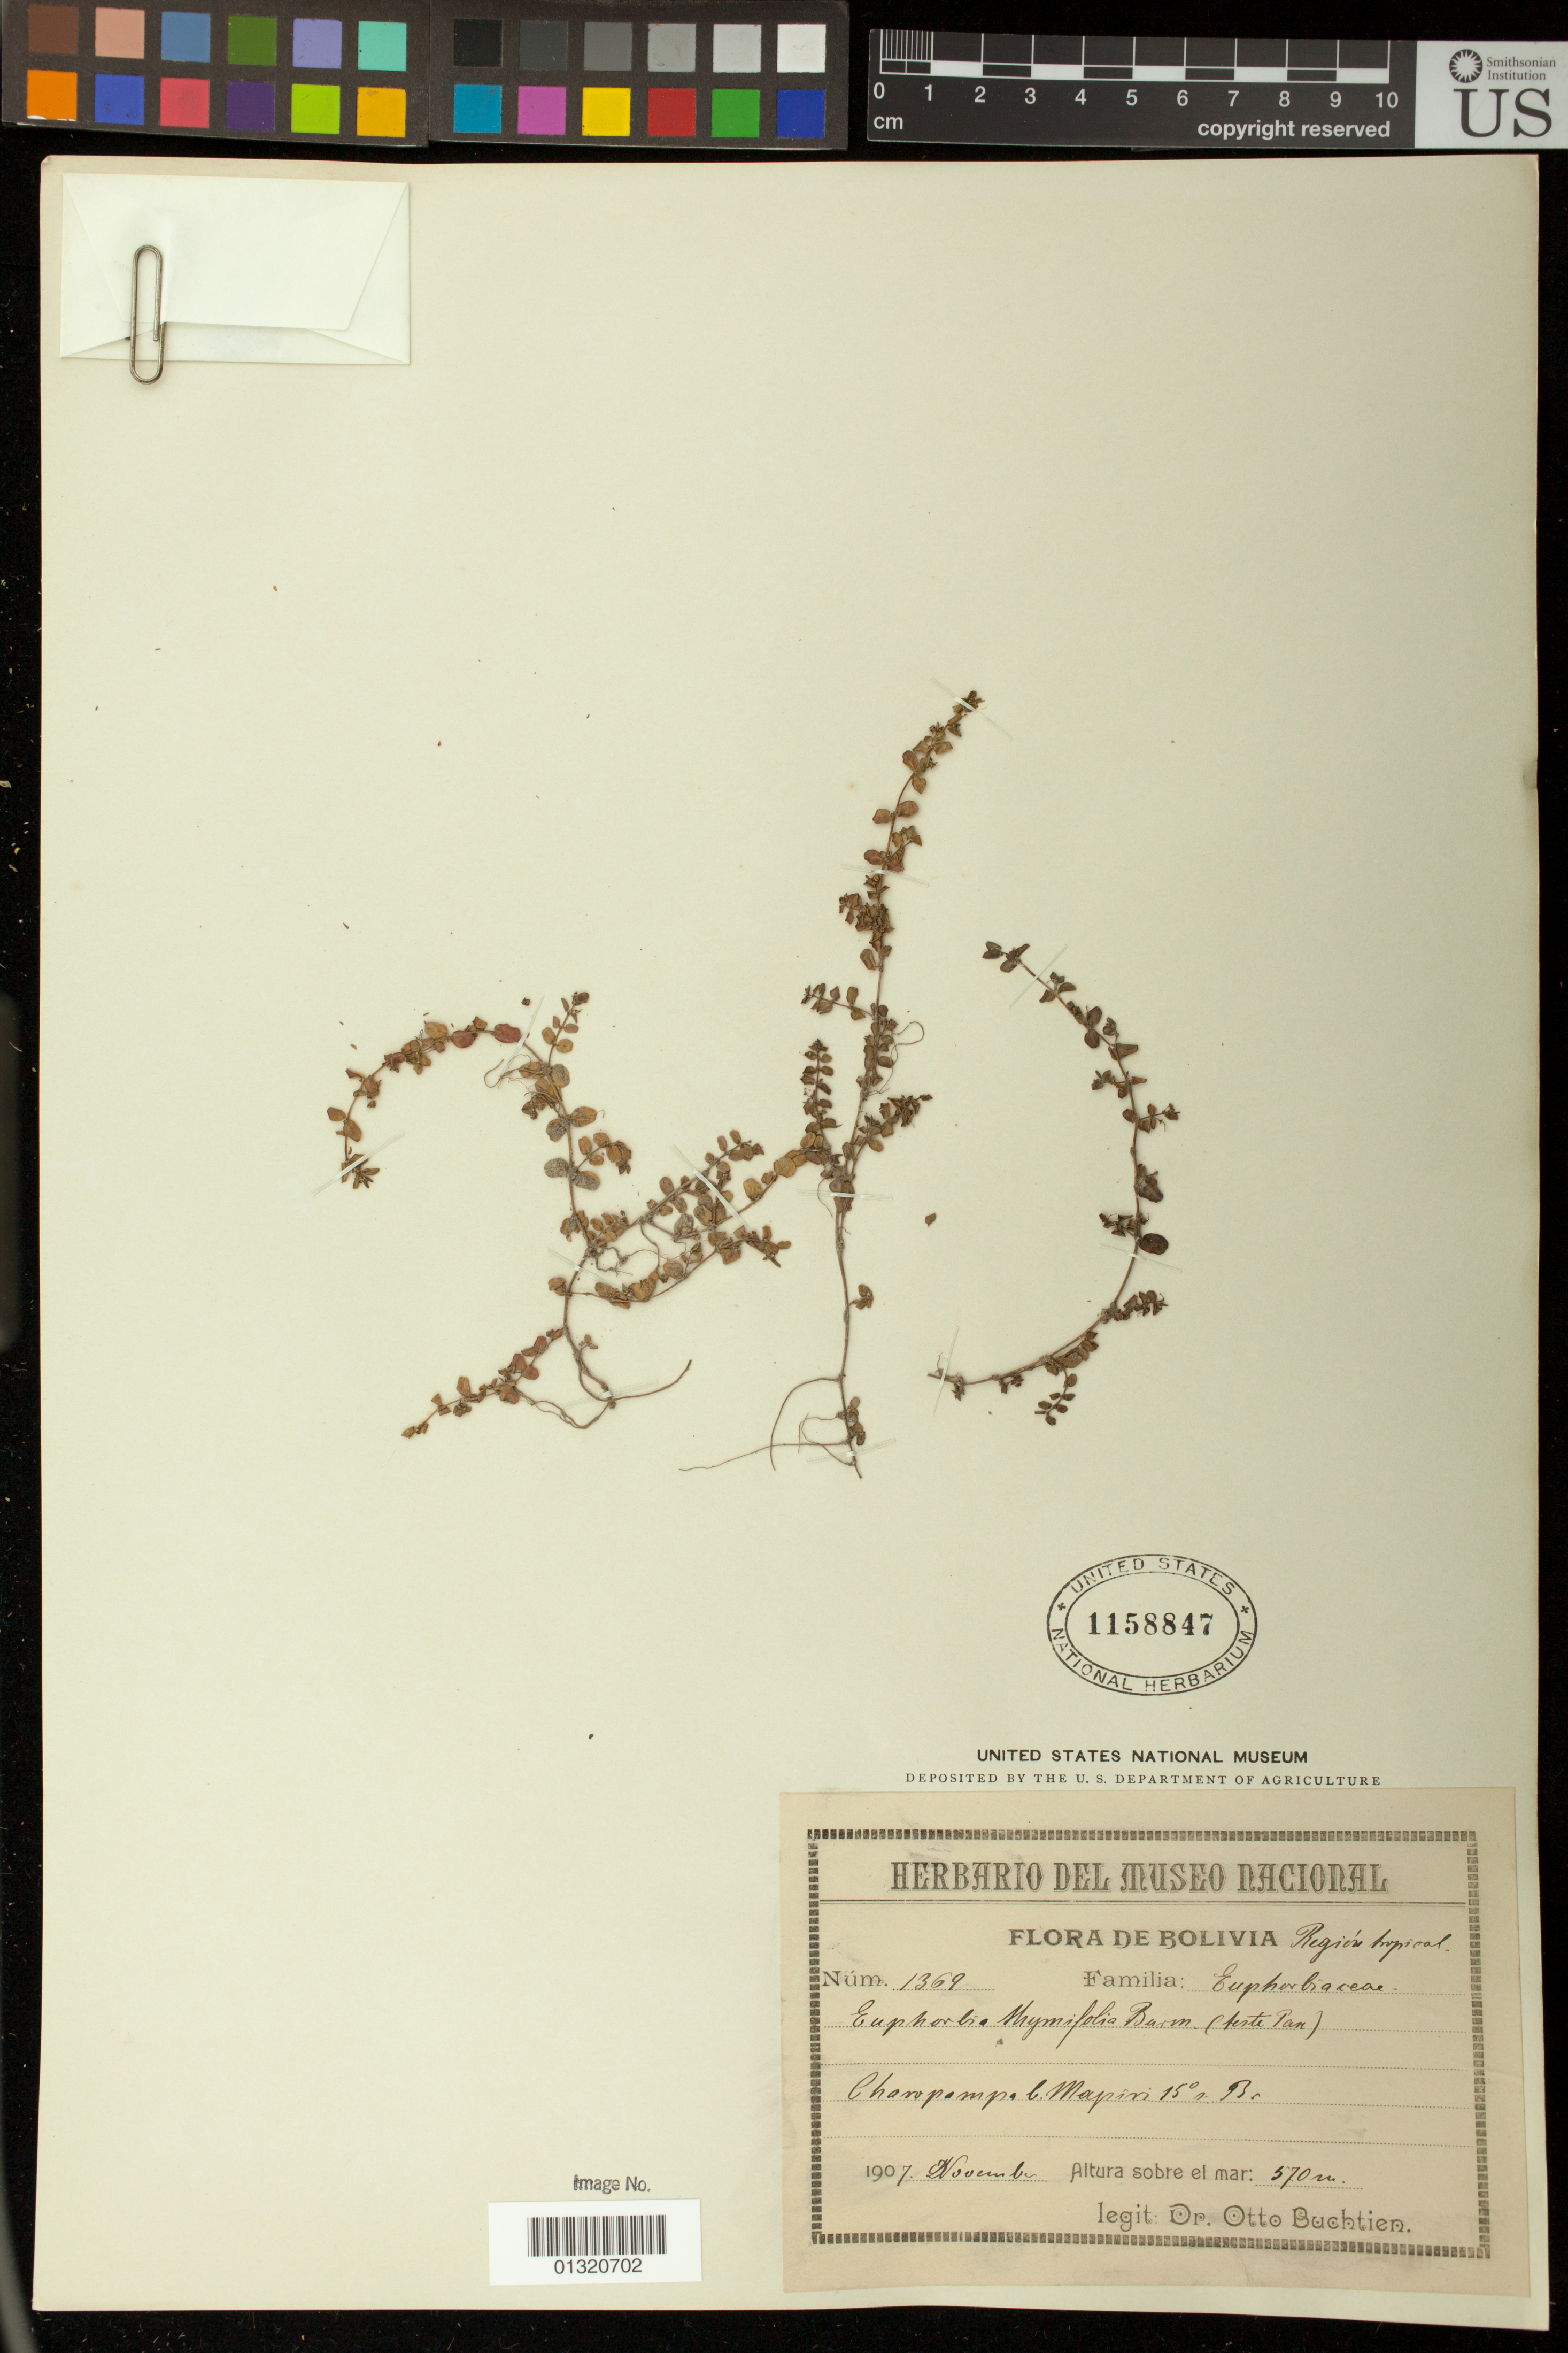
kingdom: Plantae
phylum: Tracheophyta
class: Magnoliopsida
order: Malpighiales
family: Euphorbiaceae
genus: Euphorbia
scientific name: Euphorbia thymifolia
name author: L.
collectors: O. Buchtien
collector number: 1369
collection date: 1907-11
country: Bolivia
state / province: La Paz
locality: Charopampa bei Mapiri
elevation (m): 570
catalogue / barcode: US 1158847